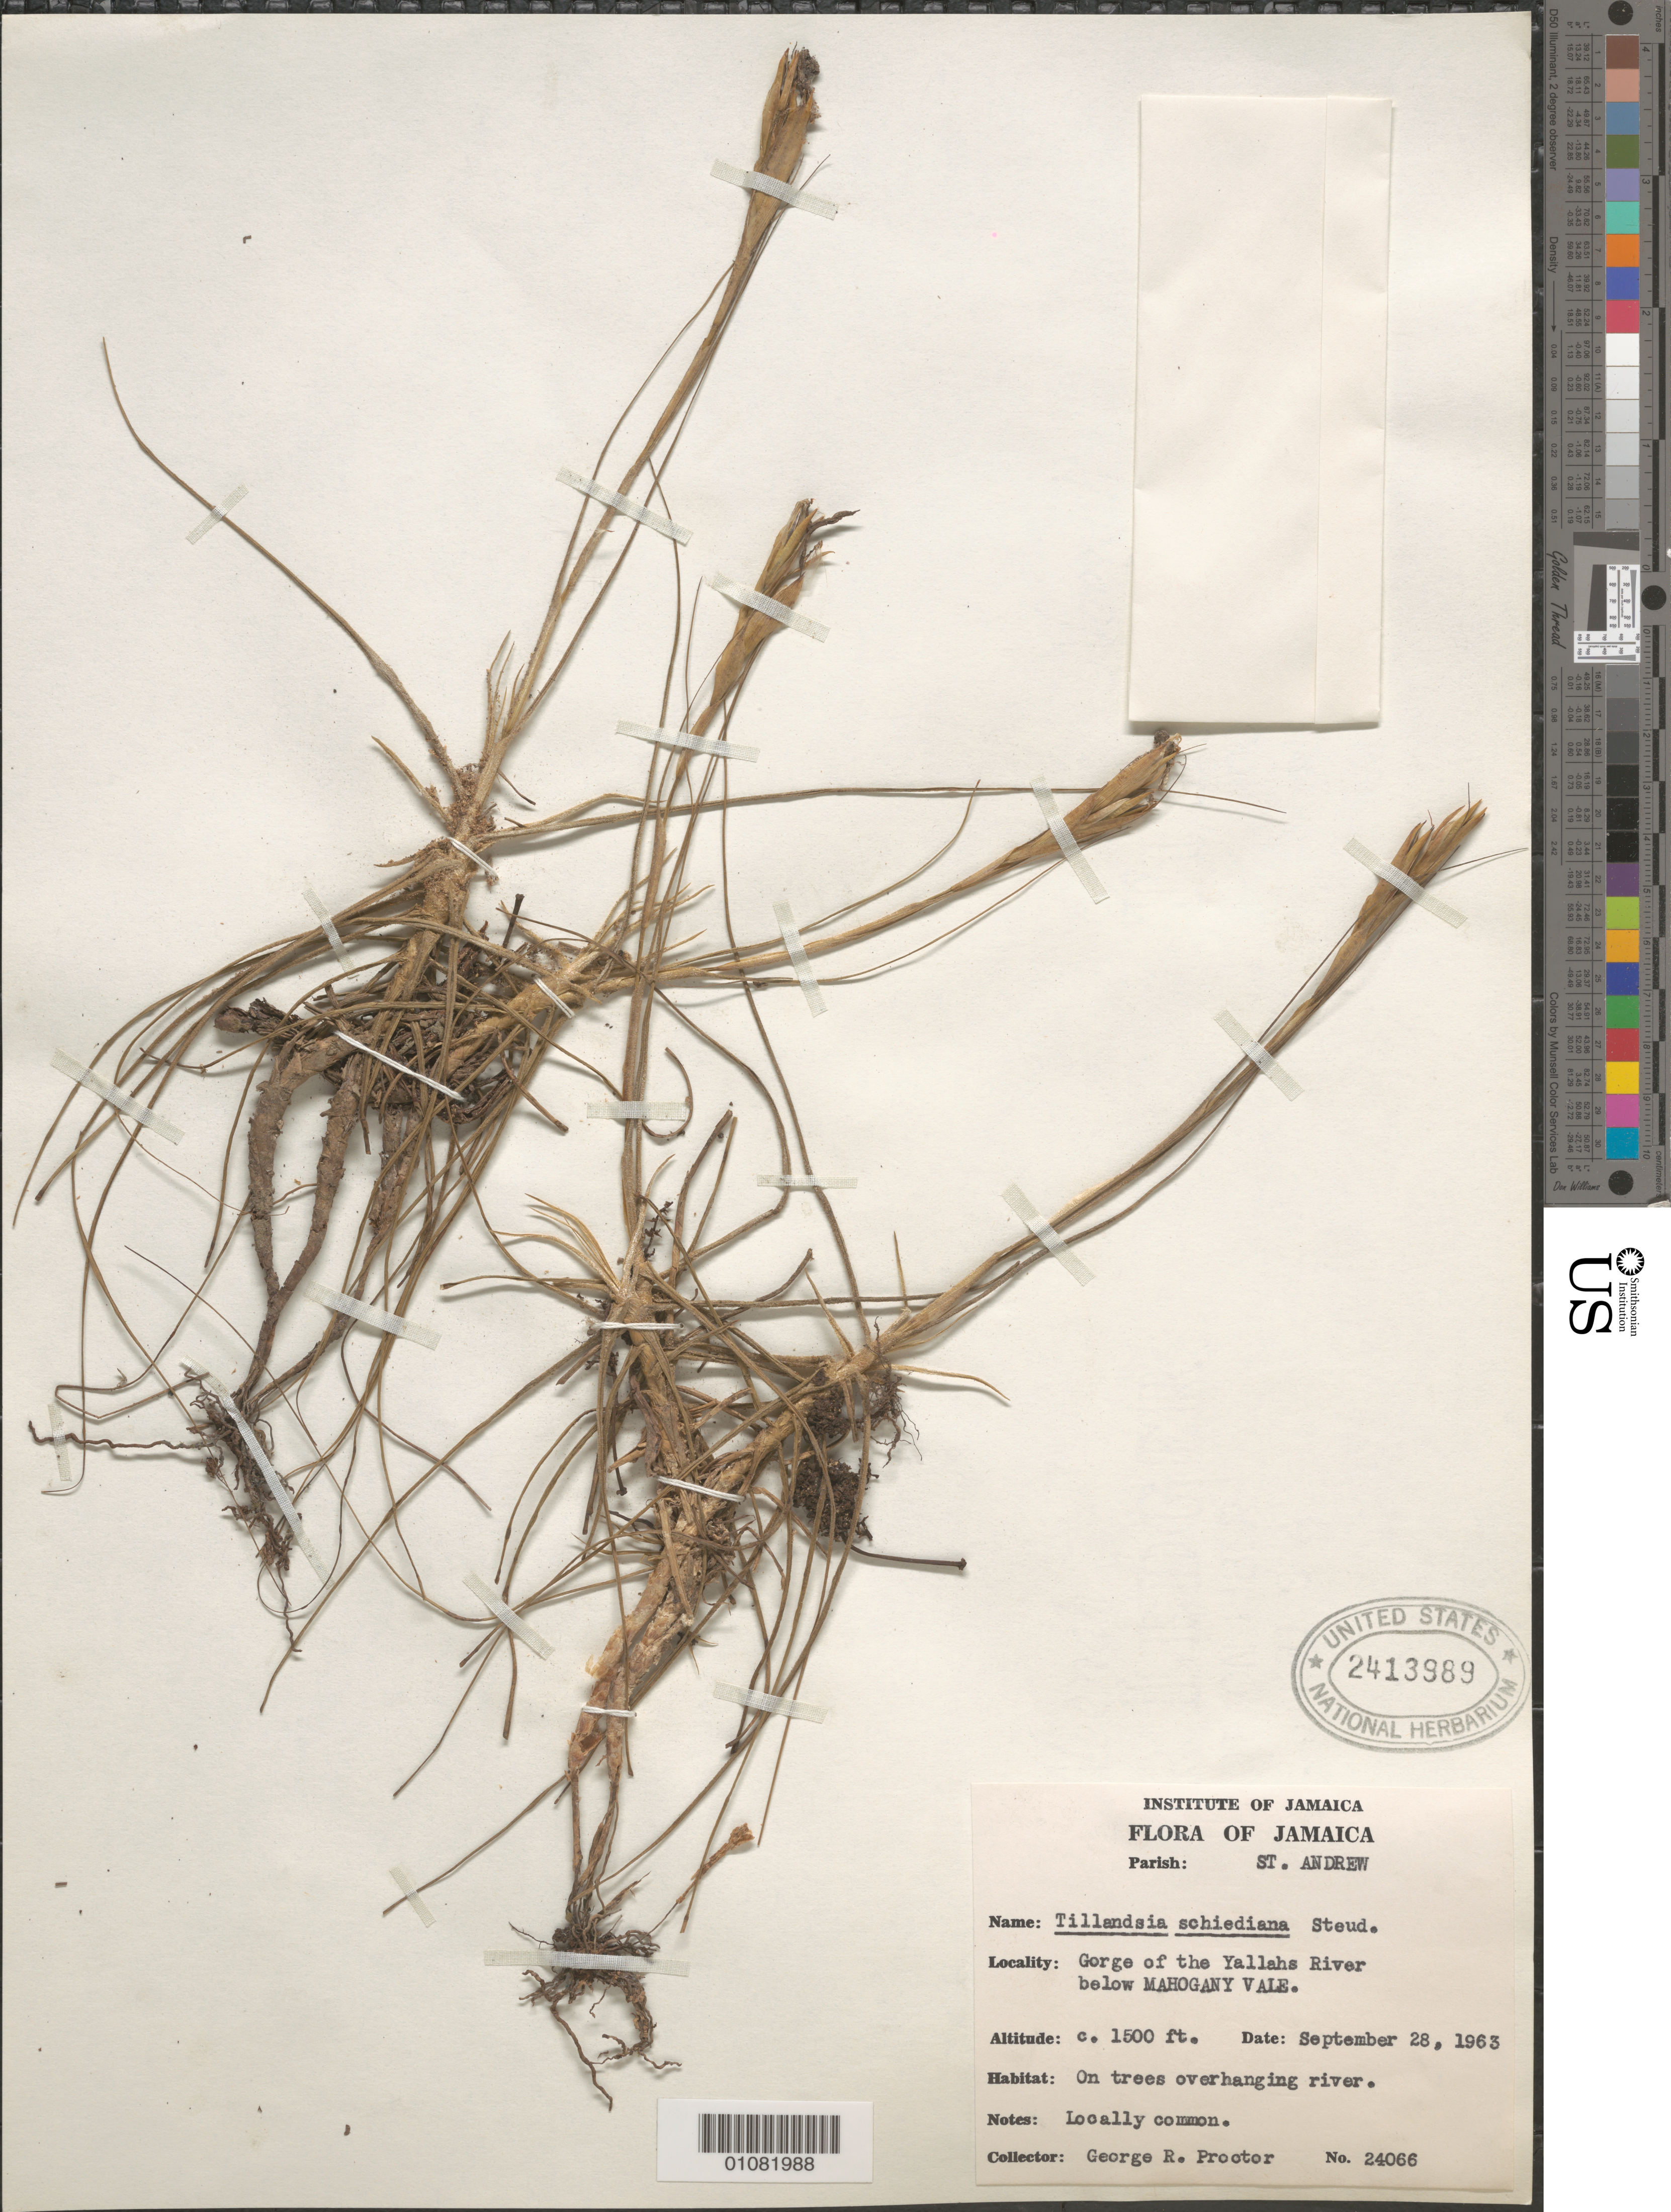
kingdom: Plantae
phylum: Tracheophyta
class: Liliopsida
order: Poales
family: Bromeliaceae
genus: Tillandsia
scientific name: Tillandsia schiedeana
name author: Steud.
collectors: G. R. Proctor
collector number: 24066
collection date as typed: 28 Sep 1963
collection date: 1963-09-28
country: Jamaica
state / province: Saint Andrew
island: Jamaica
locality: Gorge of the Yallahs River below Mahogany Vale.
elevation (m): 457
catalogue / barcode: US 2413989